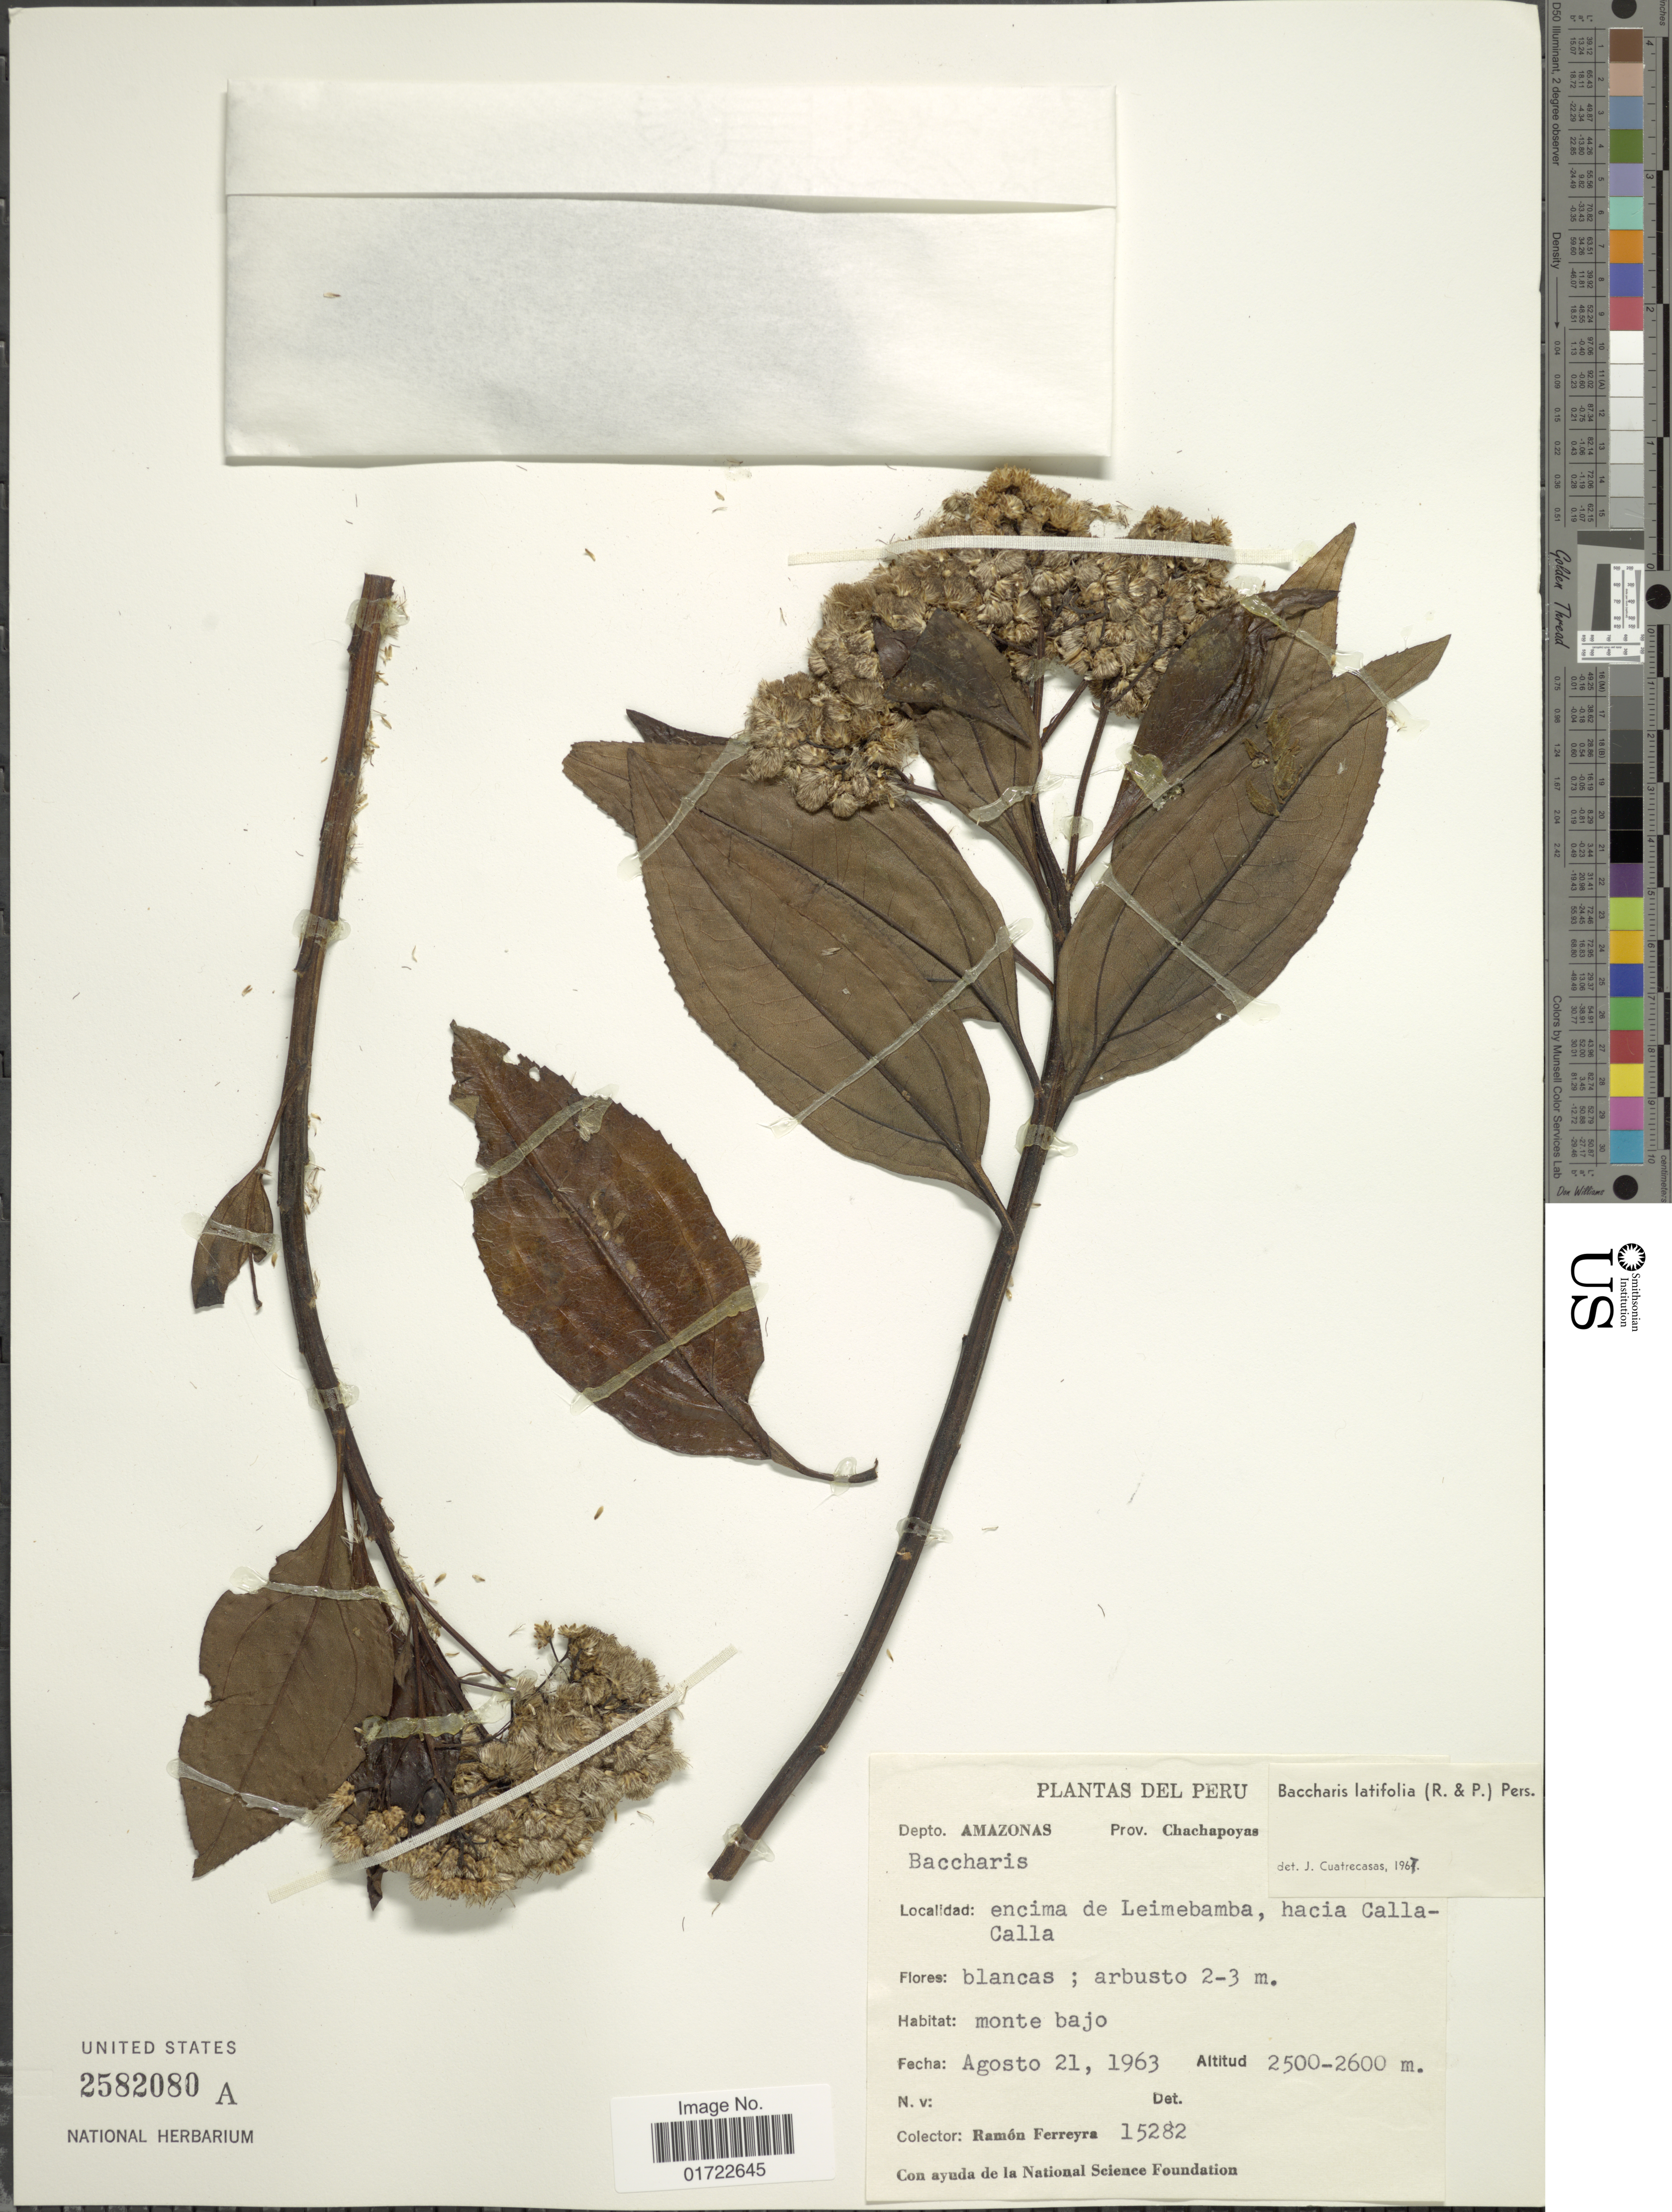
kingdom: Plantae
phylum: Tracheophyta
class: Magnoliopsida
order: Asterales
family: Asteraceae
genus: Baccharis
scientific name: Baccharis latifolia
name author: (Ruiz & Pav.) Pers.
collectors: R. A. Ferreyra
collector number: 15282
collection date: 1963-08-21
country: Peru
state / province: Amazonas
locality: Depto. Amazonas, Prov. Chachapoyas, encima de Leimebamba, hacia Calla-Calla.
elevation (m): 2500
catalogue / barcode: US 2582080A